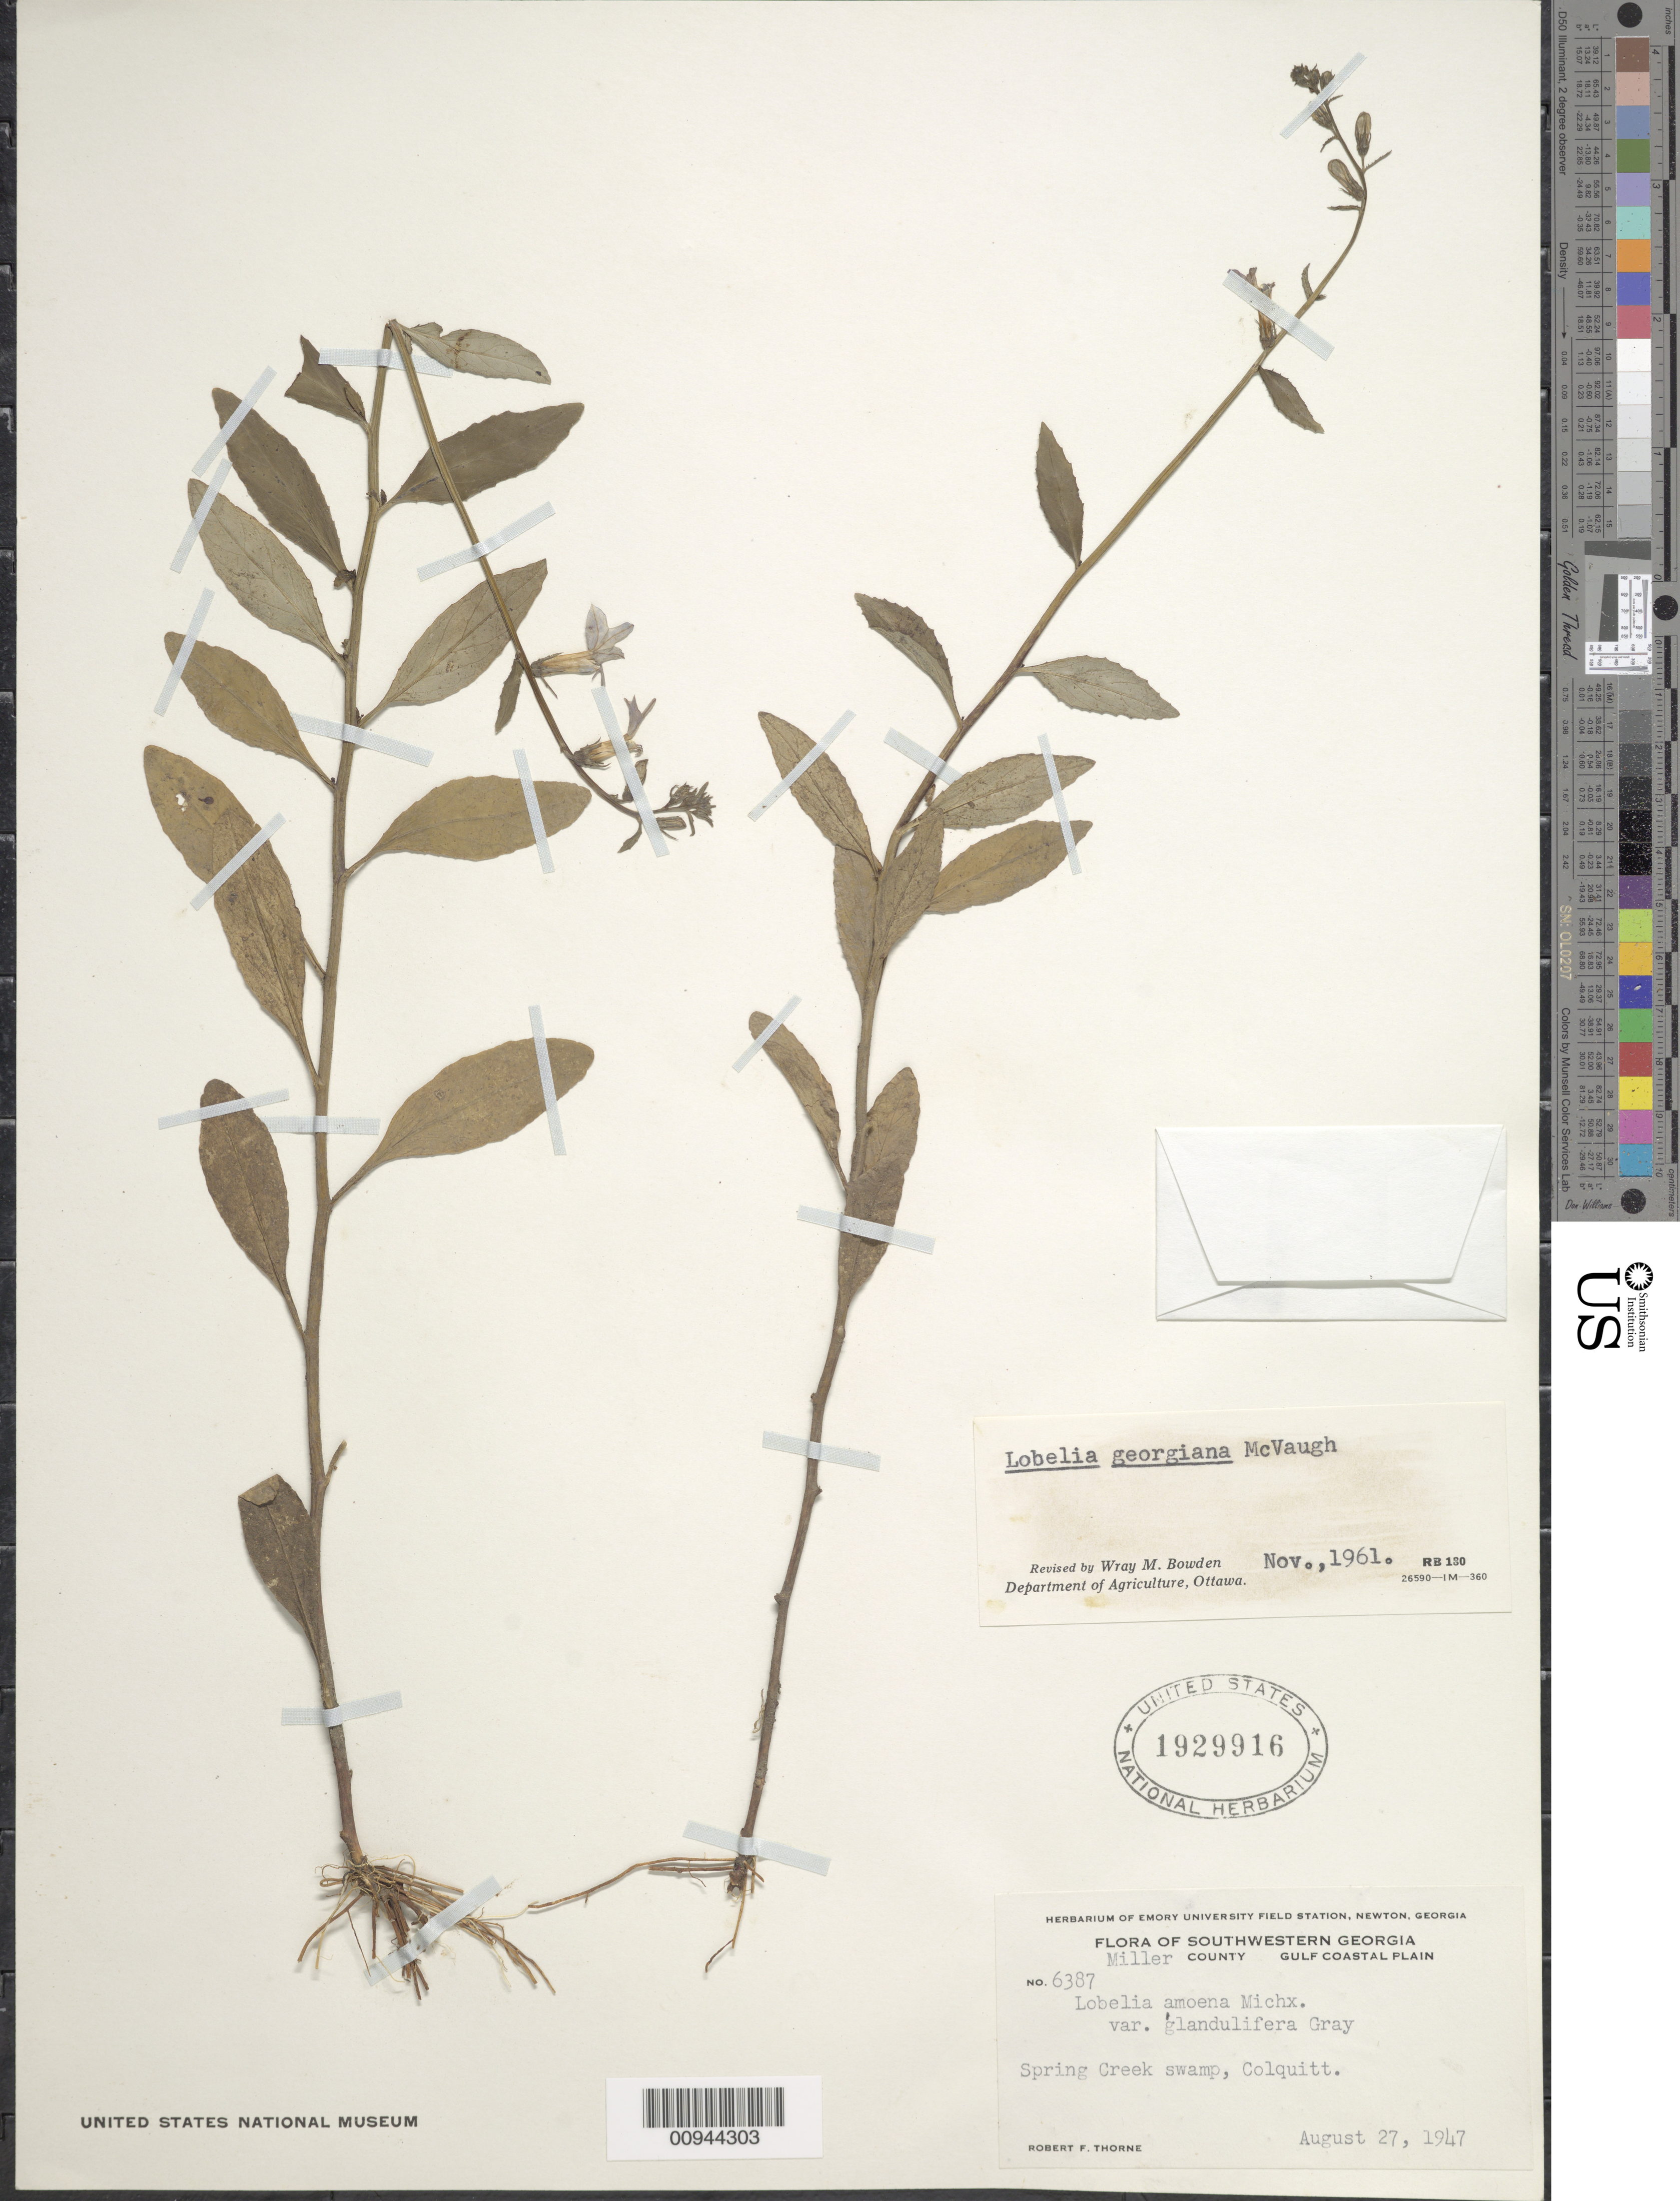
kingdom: Plantae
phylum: Tracheophyta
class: Magnoliopsida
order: Asterales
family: Campanulaceae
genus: Lobelia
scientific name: Lobelia georgiana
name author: McVaugh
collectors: R. F. Thorne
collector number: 6387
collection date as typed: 27 Aug 1947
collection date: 1947-08-27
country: United States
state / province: Georgia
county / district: Miller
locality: Spring Creek, Colquitt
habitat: swamp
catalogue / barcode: US 1929916